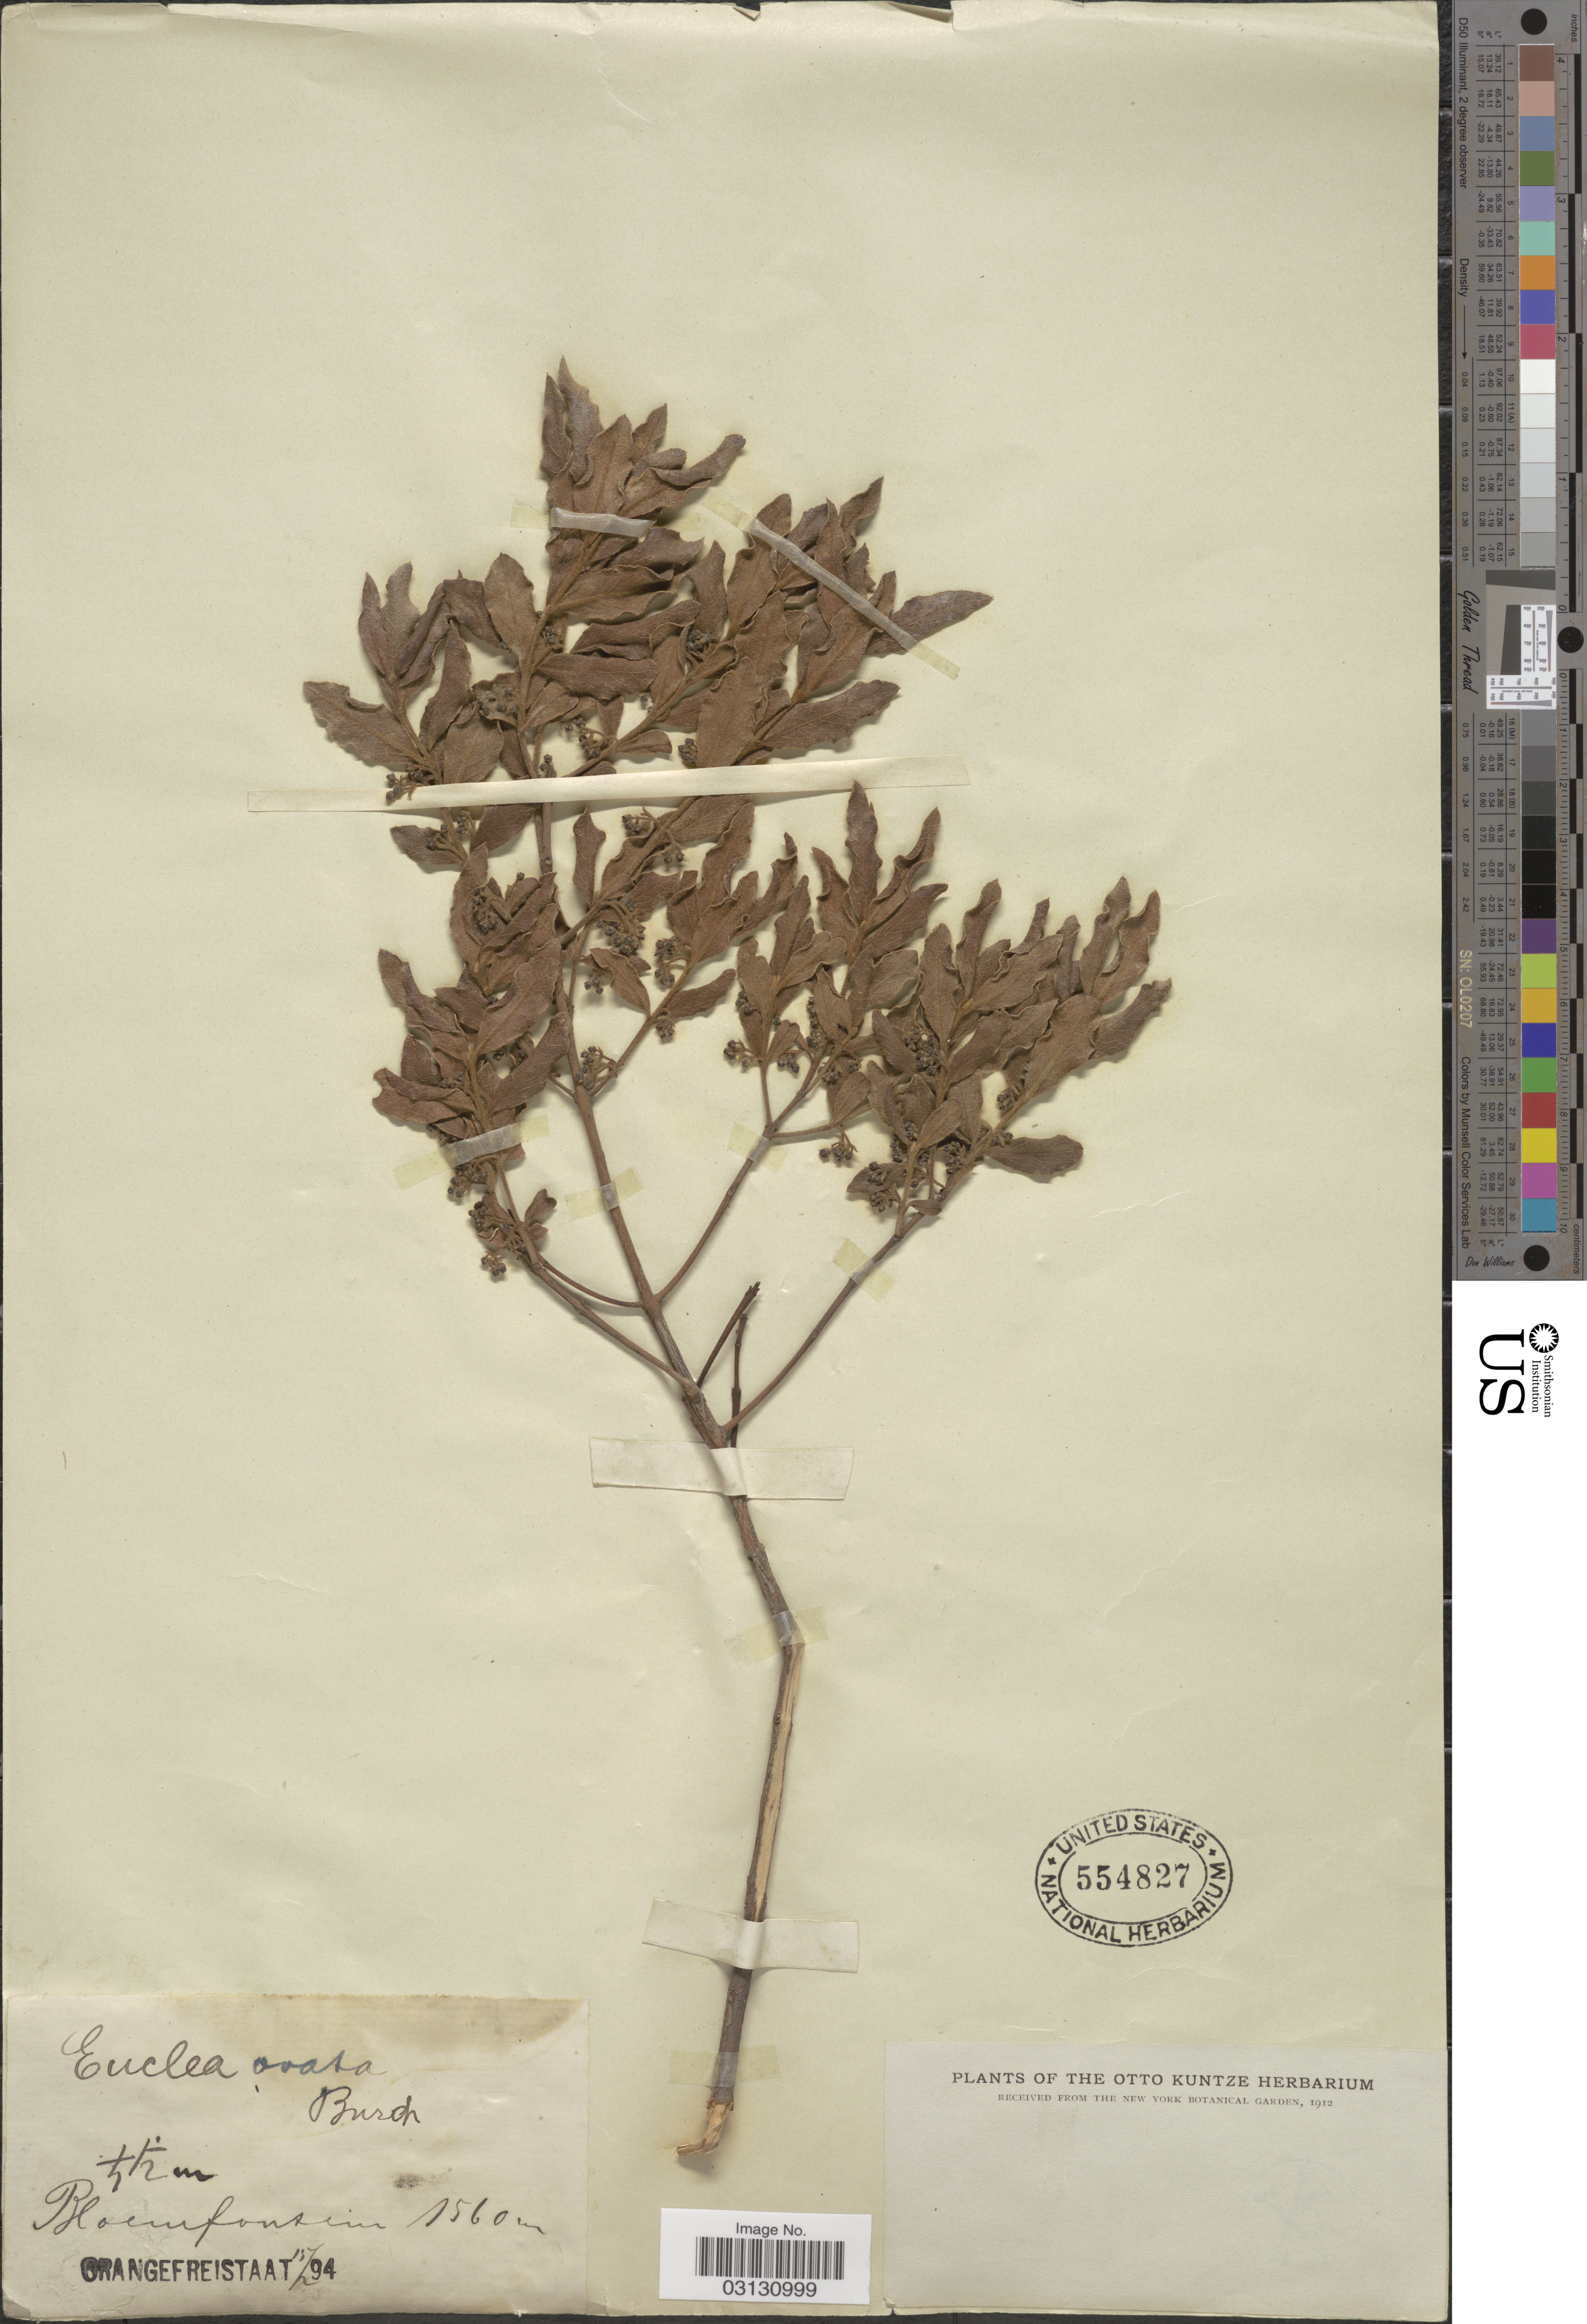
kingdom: Plantae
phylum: Tracheophyta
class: Magnoliopsida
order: Ericales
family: Ebenaceae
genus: Euclea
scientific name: Euclea ovata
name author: Burch.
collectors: ex herb. Otto Kuntze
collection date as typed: Transcribed d/m/y: 15/2/94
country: South Africa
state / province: Free State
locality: Bloemfontein, Orangefreistaat.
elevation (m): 1560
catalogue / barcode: US 554827